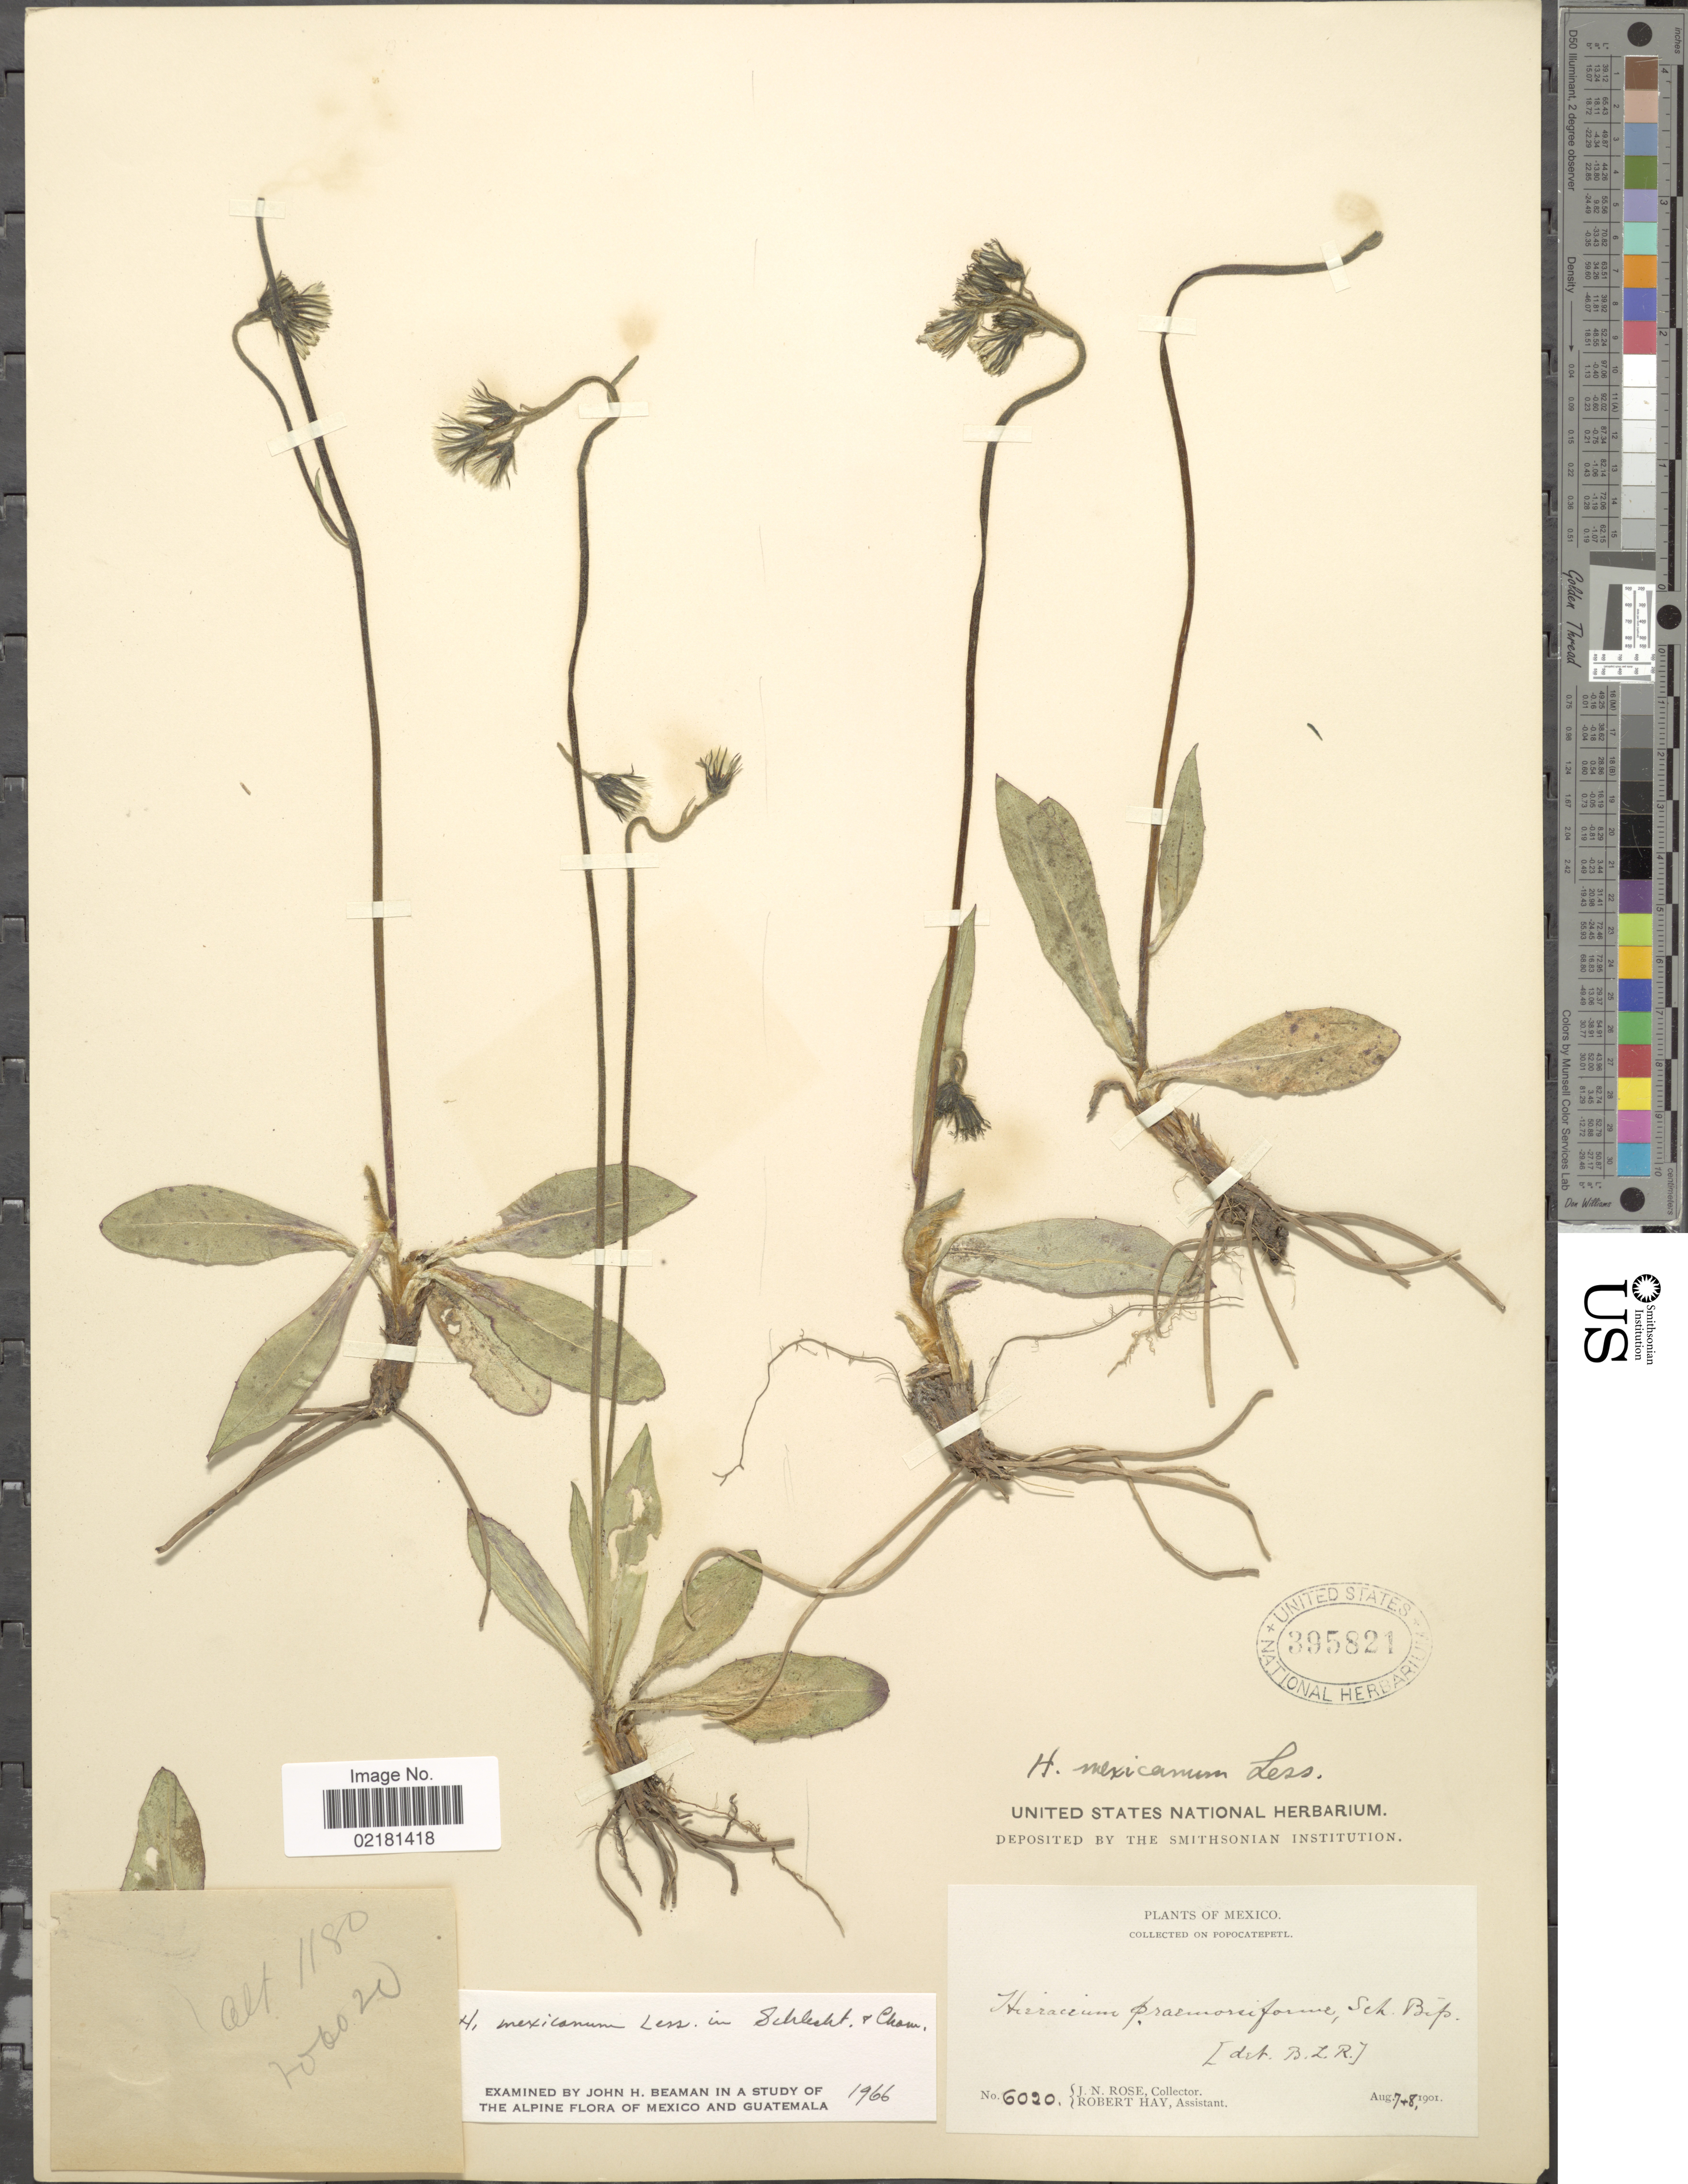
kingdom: Plantae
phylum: Tracheophyta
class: Magnoliopsida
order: Asterales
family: Asteraceae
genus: Hieracium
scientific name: Hieracium mexicanum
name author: Less.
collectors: J. N. Rose & R. Hay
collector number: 6020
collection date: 1901-08-07/1901-08-08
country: Mexico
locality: On Popocatepetl.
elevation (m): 360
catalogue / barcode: US 395821